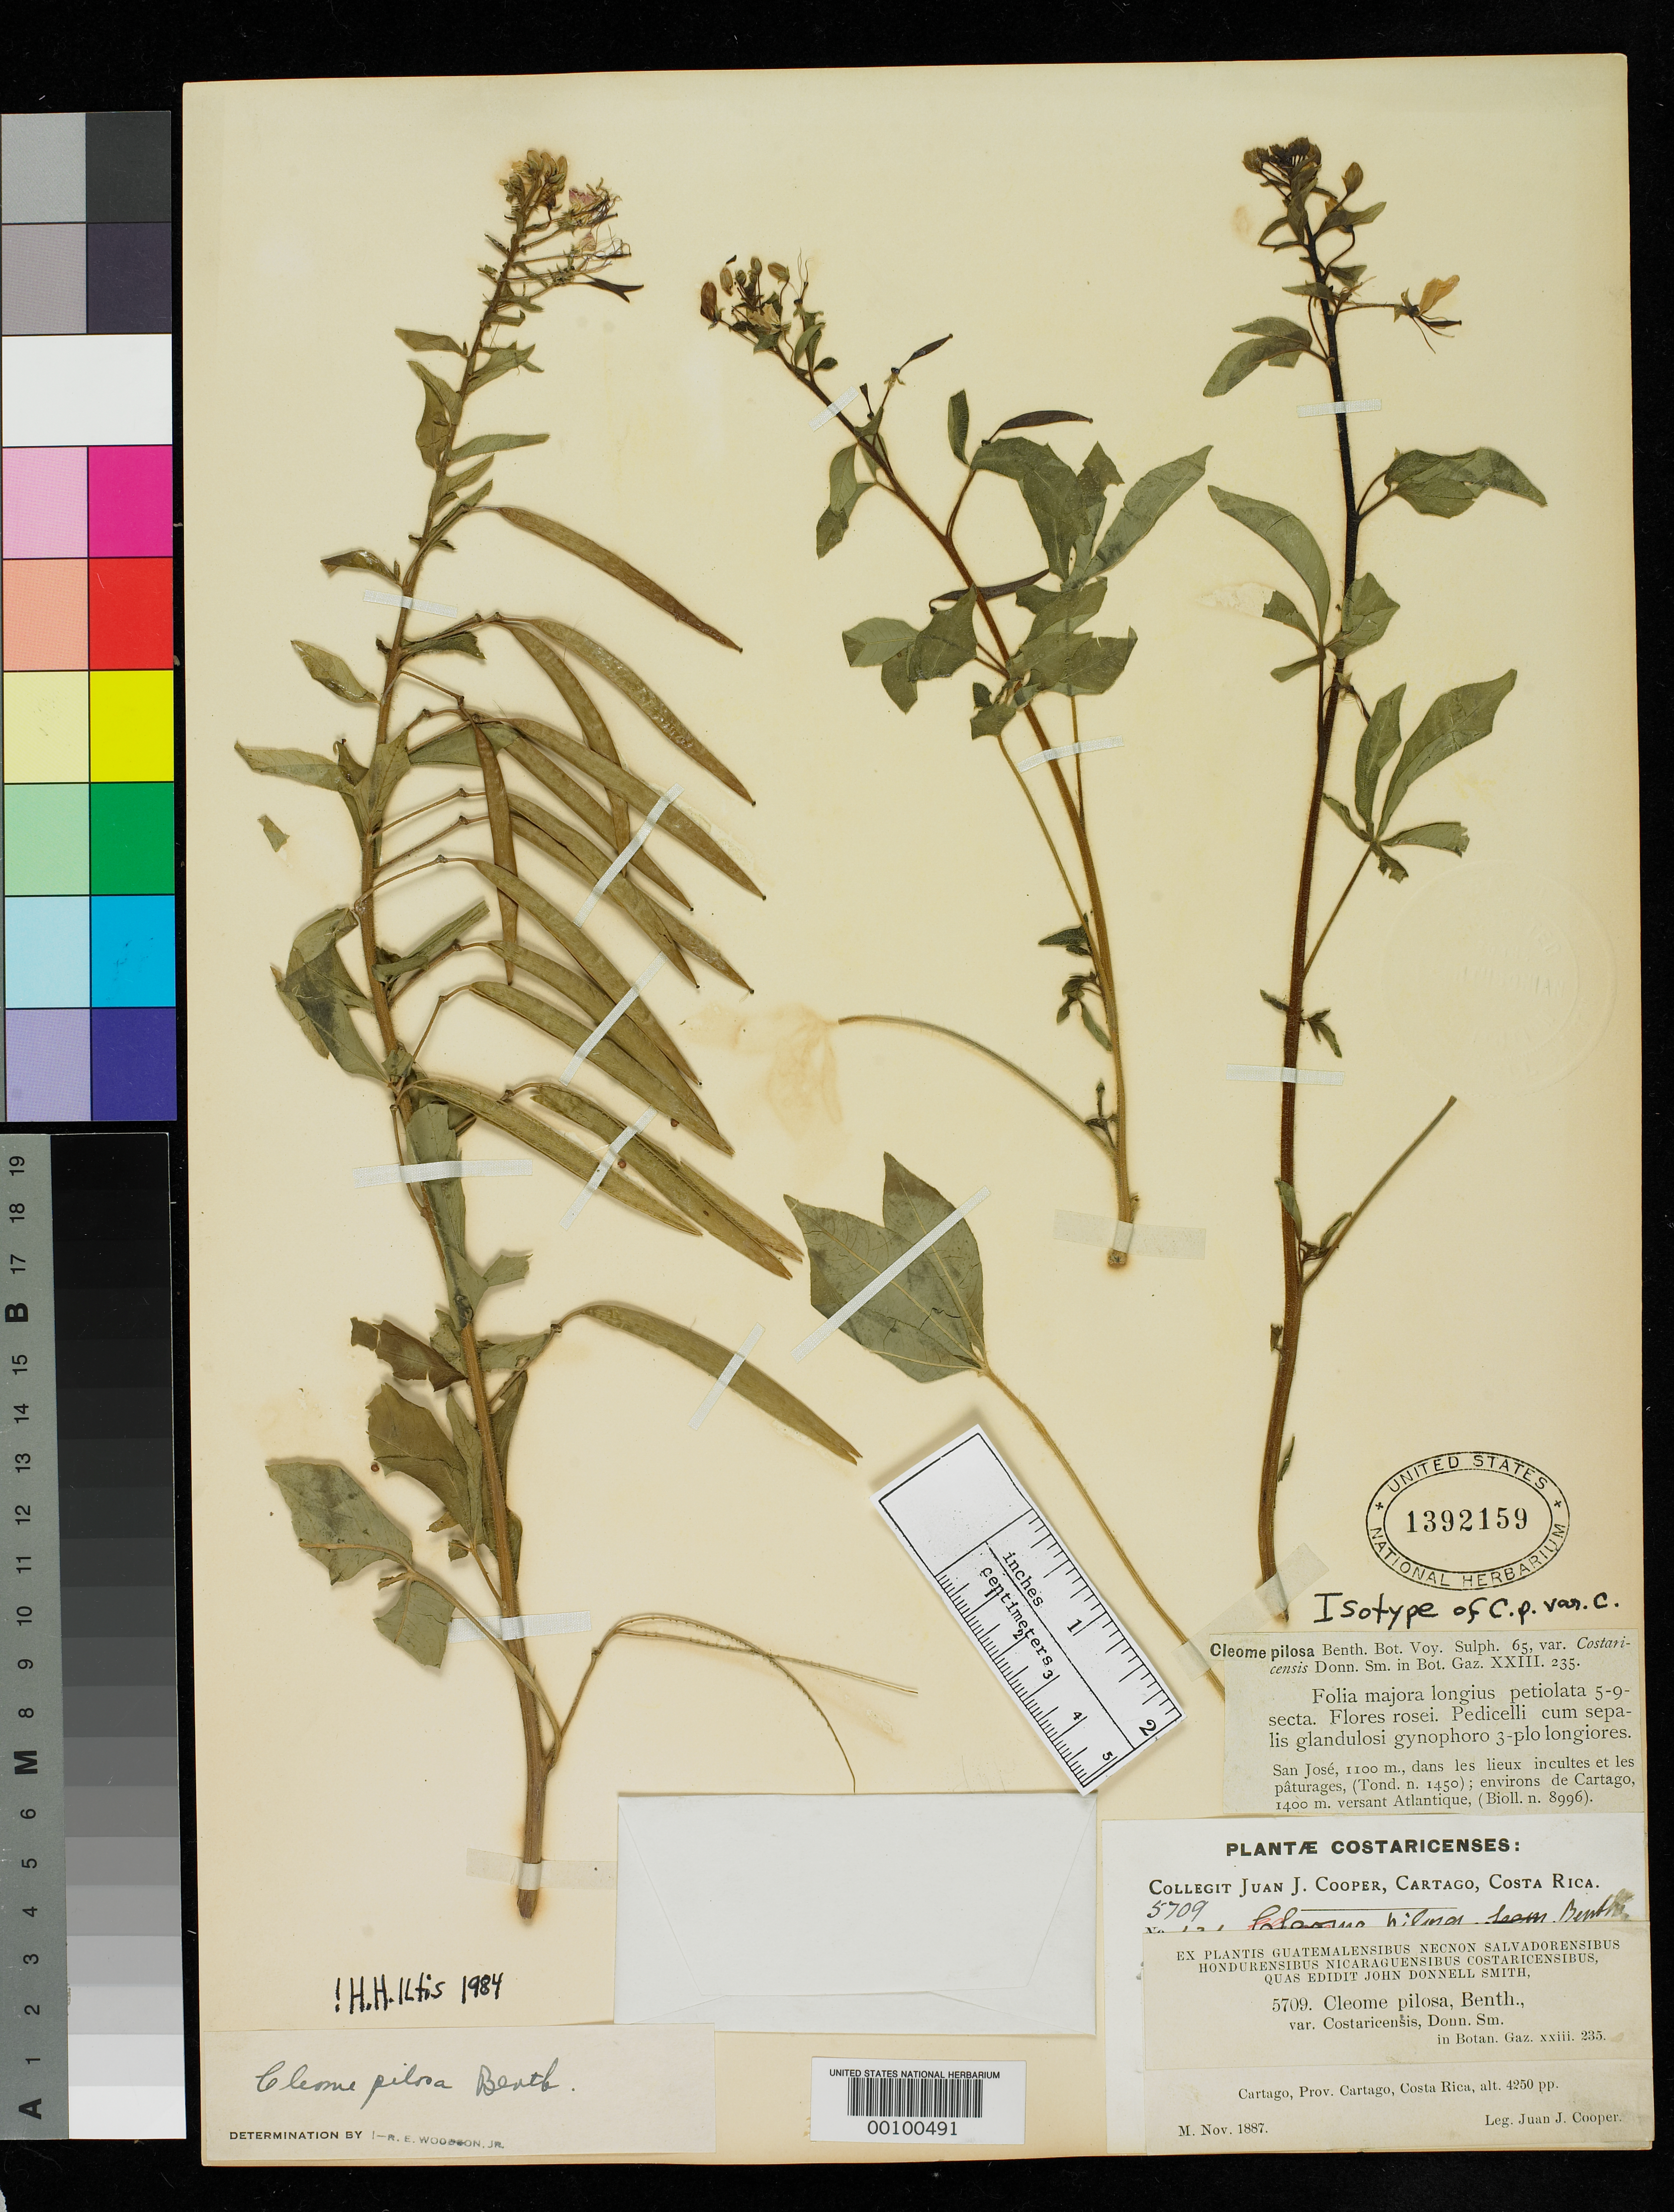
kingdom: Plantae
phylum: Tracheophyta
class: Magnoliopsida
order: Brassicales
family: Cleomaceae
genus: Cleome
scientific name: Cleome pilosa var. costaricensis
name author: Donn. Sm.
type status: Syntype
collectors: J. J. Cooper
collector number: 5709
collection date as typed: Nov 1887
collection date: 1887-11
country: Costa Rica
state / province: Cartago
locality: Cartago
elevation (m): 4250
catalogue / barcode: US 1392159